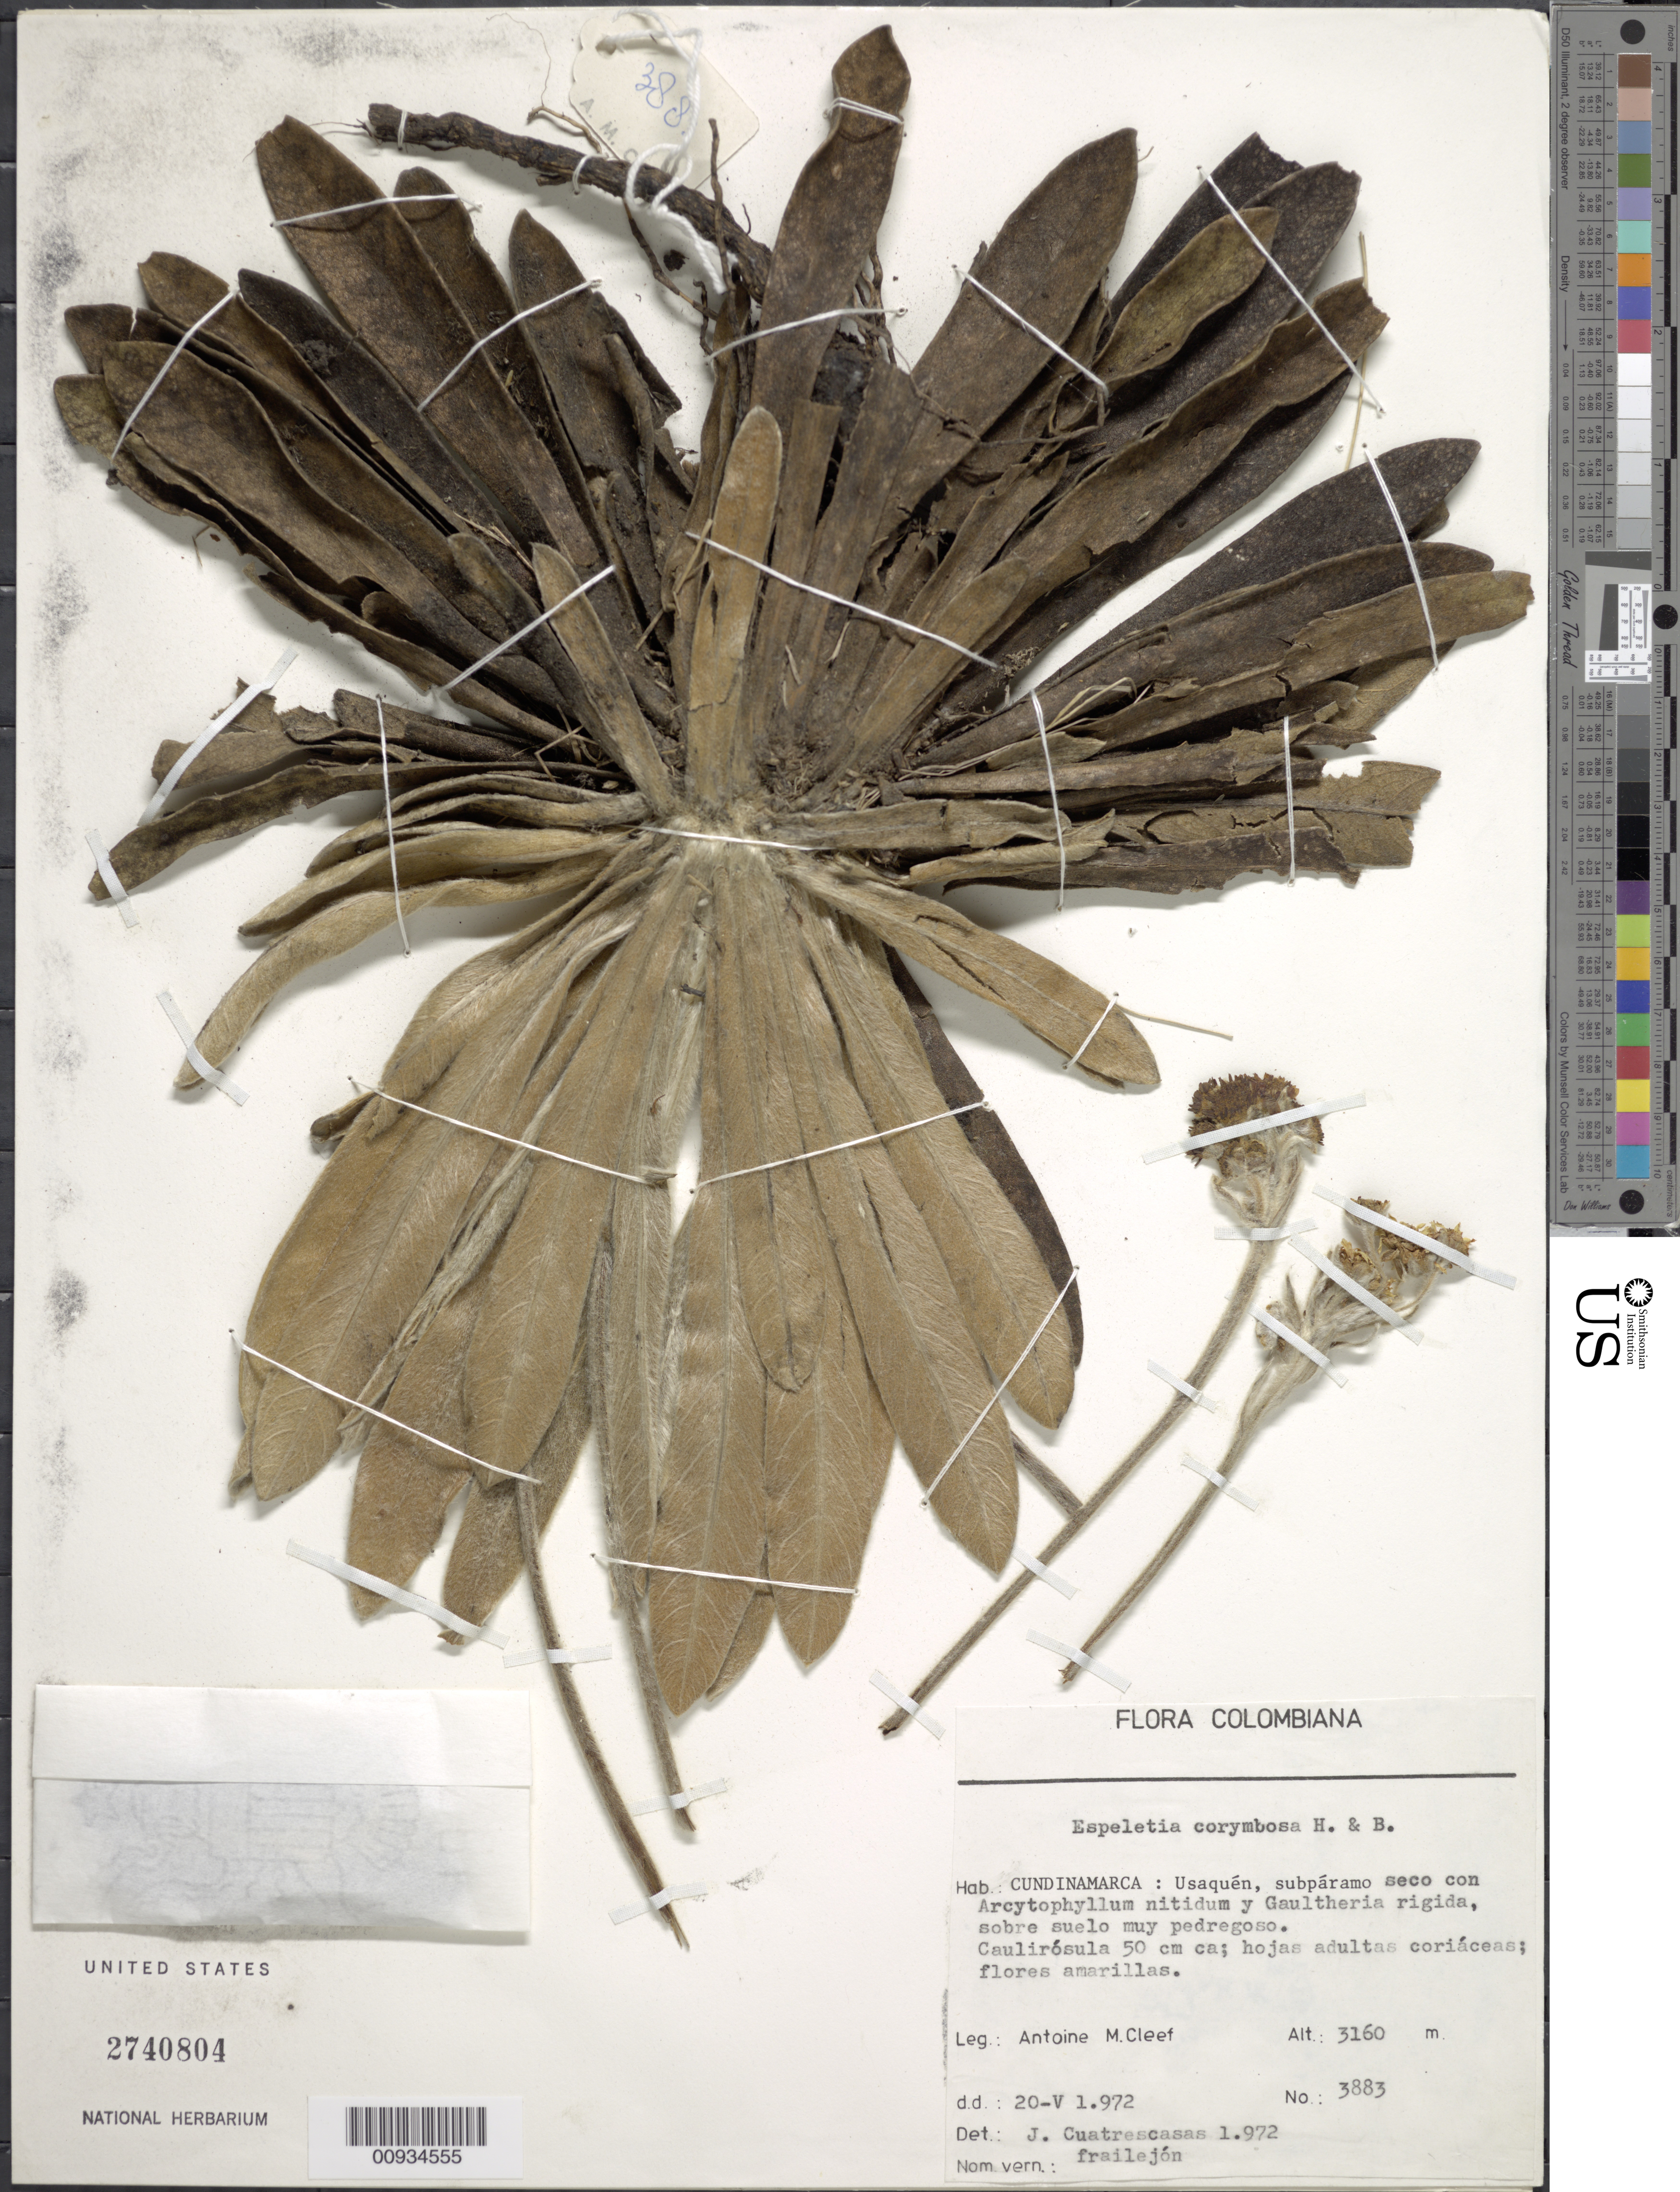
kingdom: Plantae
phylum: Tracheophyta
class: Magnoliopsida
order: Asterales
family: Asteraceae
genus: Espeletiopsis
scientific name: Espeletiopsis corymbosa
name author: (Humb. & Bonpl.) Cuatrec.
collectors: A. M. Cleef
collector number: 3883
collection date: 1972-04-20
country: Colombia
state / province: Cundinamarca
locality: Usaquén.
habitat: Subpáramo seco con Arcytophyllum nitidum y Gaultheria rigida, sobre suelo muy pedregoso.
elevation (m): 3160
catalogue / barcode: US 2740804